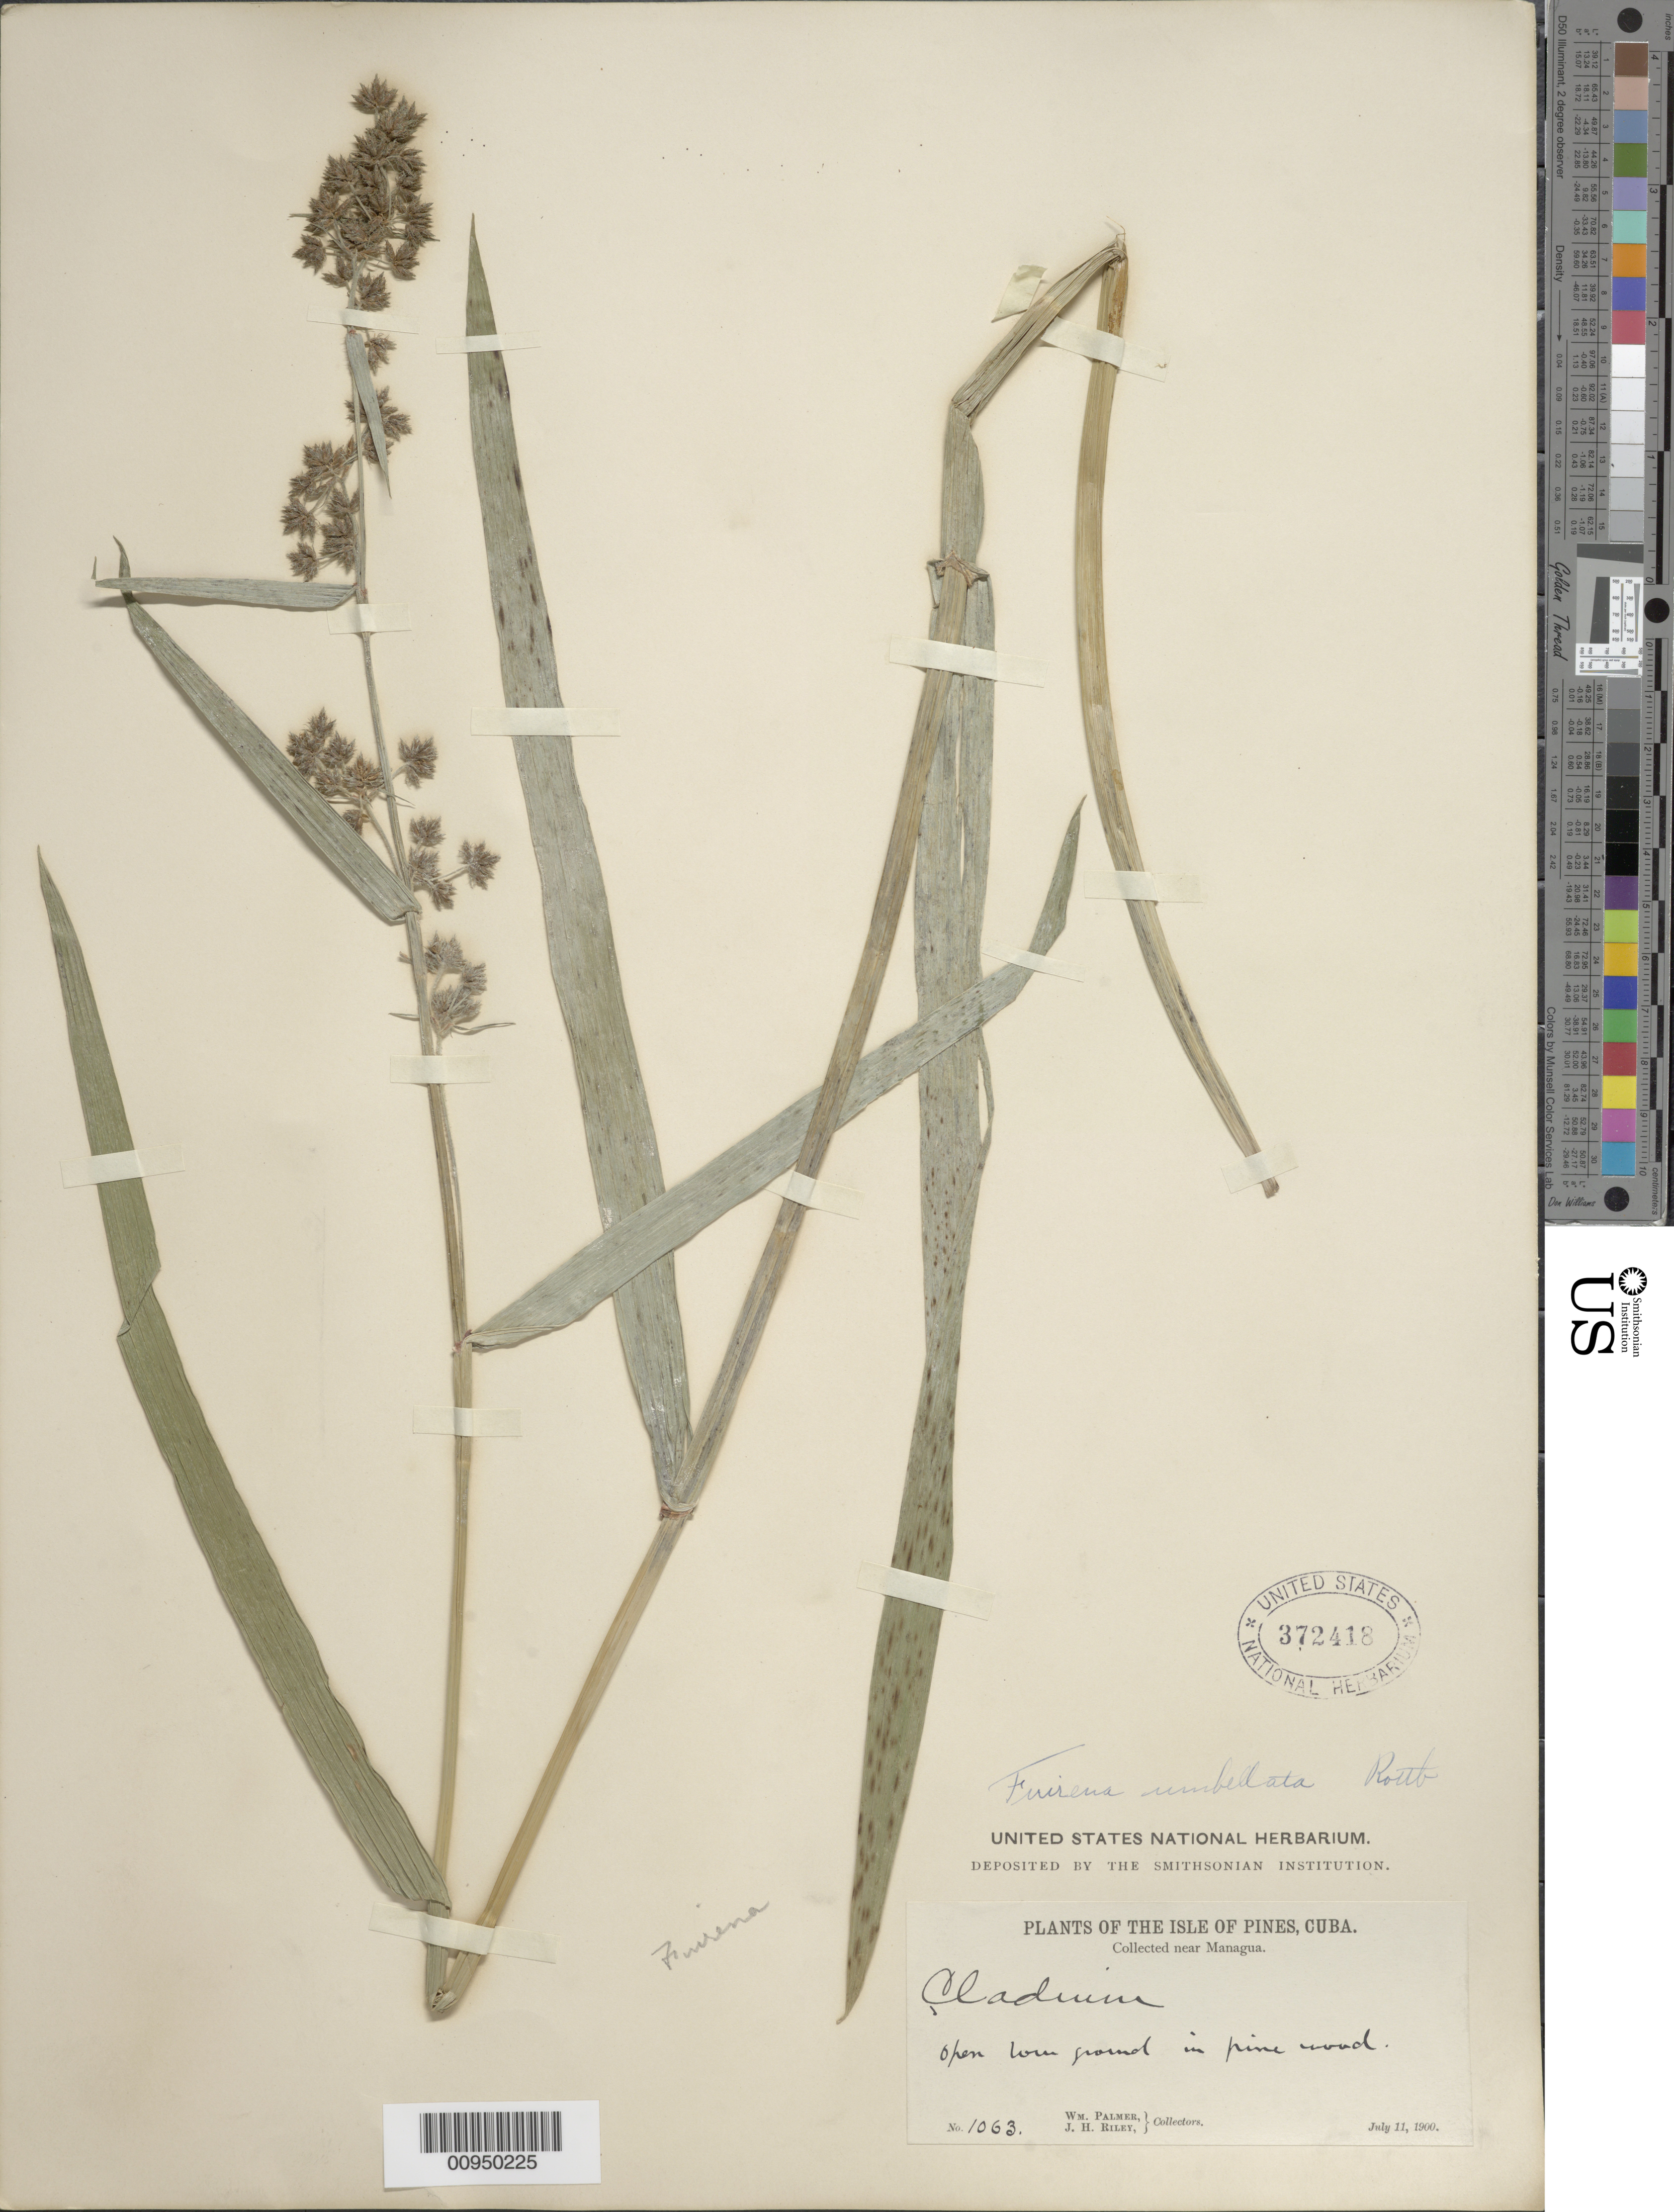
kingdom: Plantae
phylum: Tracheophyta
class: Liliopsida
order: Poales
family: Cyperaceae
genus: Fuirena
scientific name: Fuirena umbellata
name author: Rottb.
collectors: W. Palmer & J. H. Riley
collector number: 1063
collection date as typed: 11 Jul 1900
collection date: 1900-07-11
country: Cuba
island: Isla de la Juventud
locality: Pine woods near Managua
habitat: Open low ground in pine lands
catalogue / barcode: US 372418